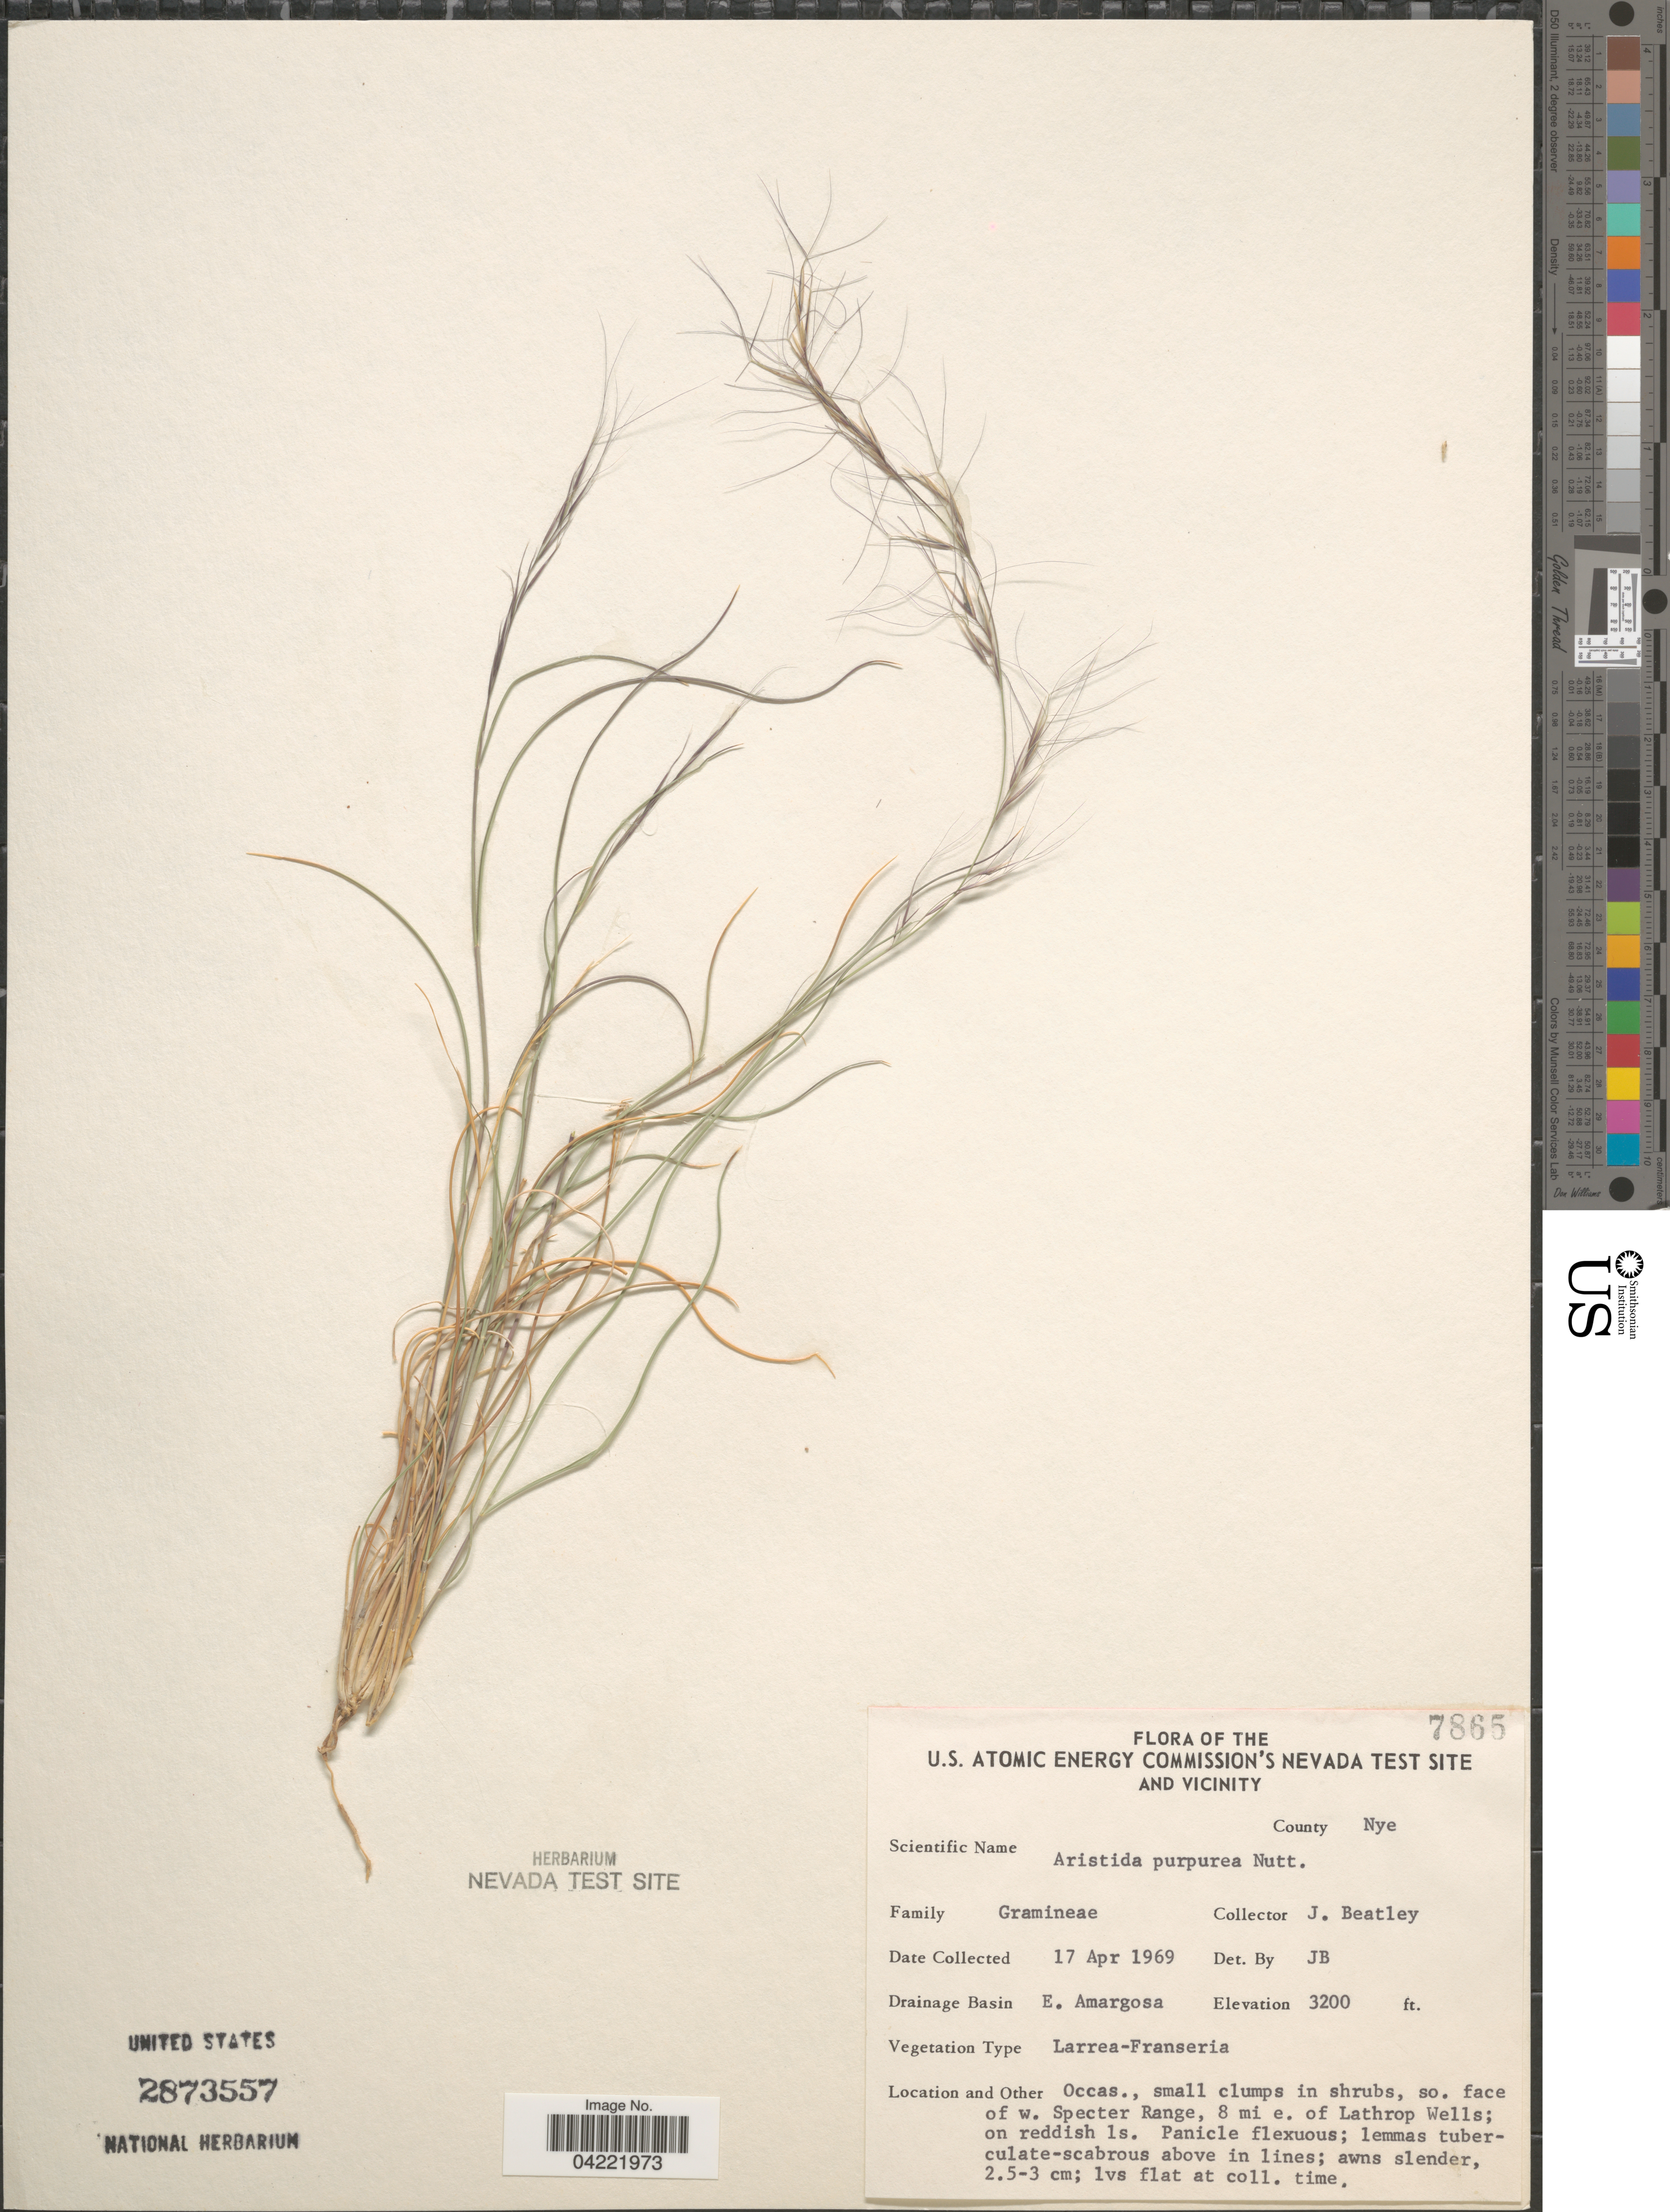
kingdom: Plantae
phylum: Tracheophyta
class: Liliopsida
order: Poales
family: Poaceae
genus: Aristida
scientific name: Aristida purpurea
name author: Nutt.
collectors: J. C. Beatley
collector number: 7865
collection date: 1969-04-17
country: United States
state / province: Nevada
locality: U.S. Atomic Energy Commission's Nevada Test Site And Vicinity. County Nye. Drainage Basin E. Amargosa. Occas., small clumps in shrubs, so. face of w. Specter Range, 8 mi e. of Lathrop Wells.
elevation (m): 975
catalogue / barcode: US 2873557